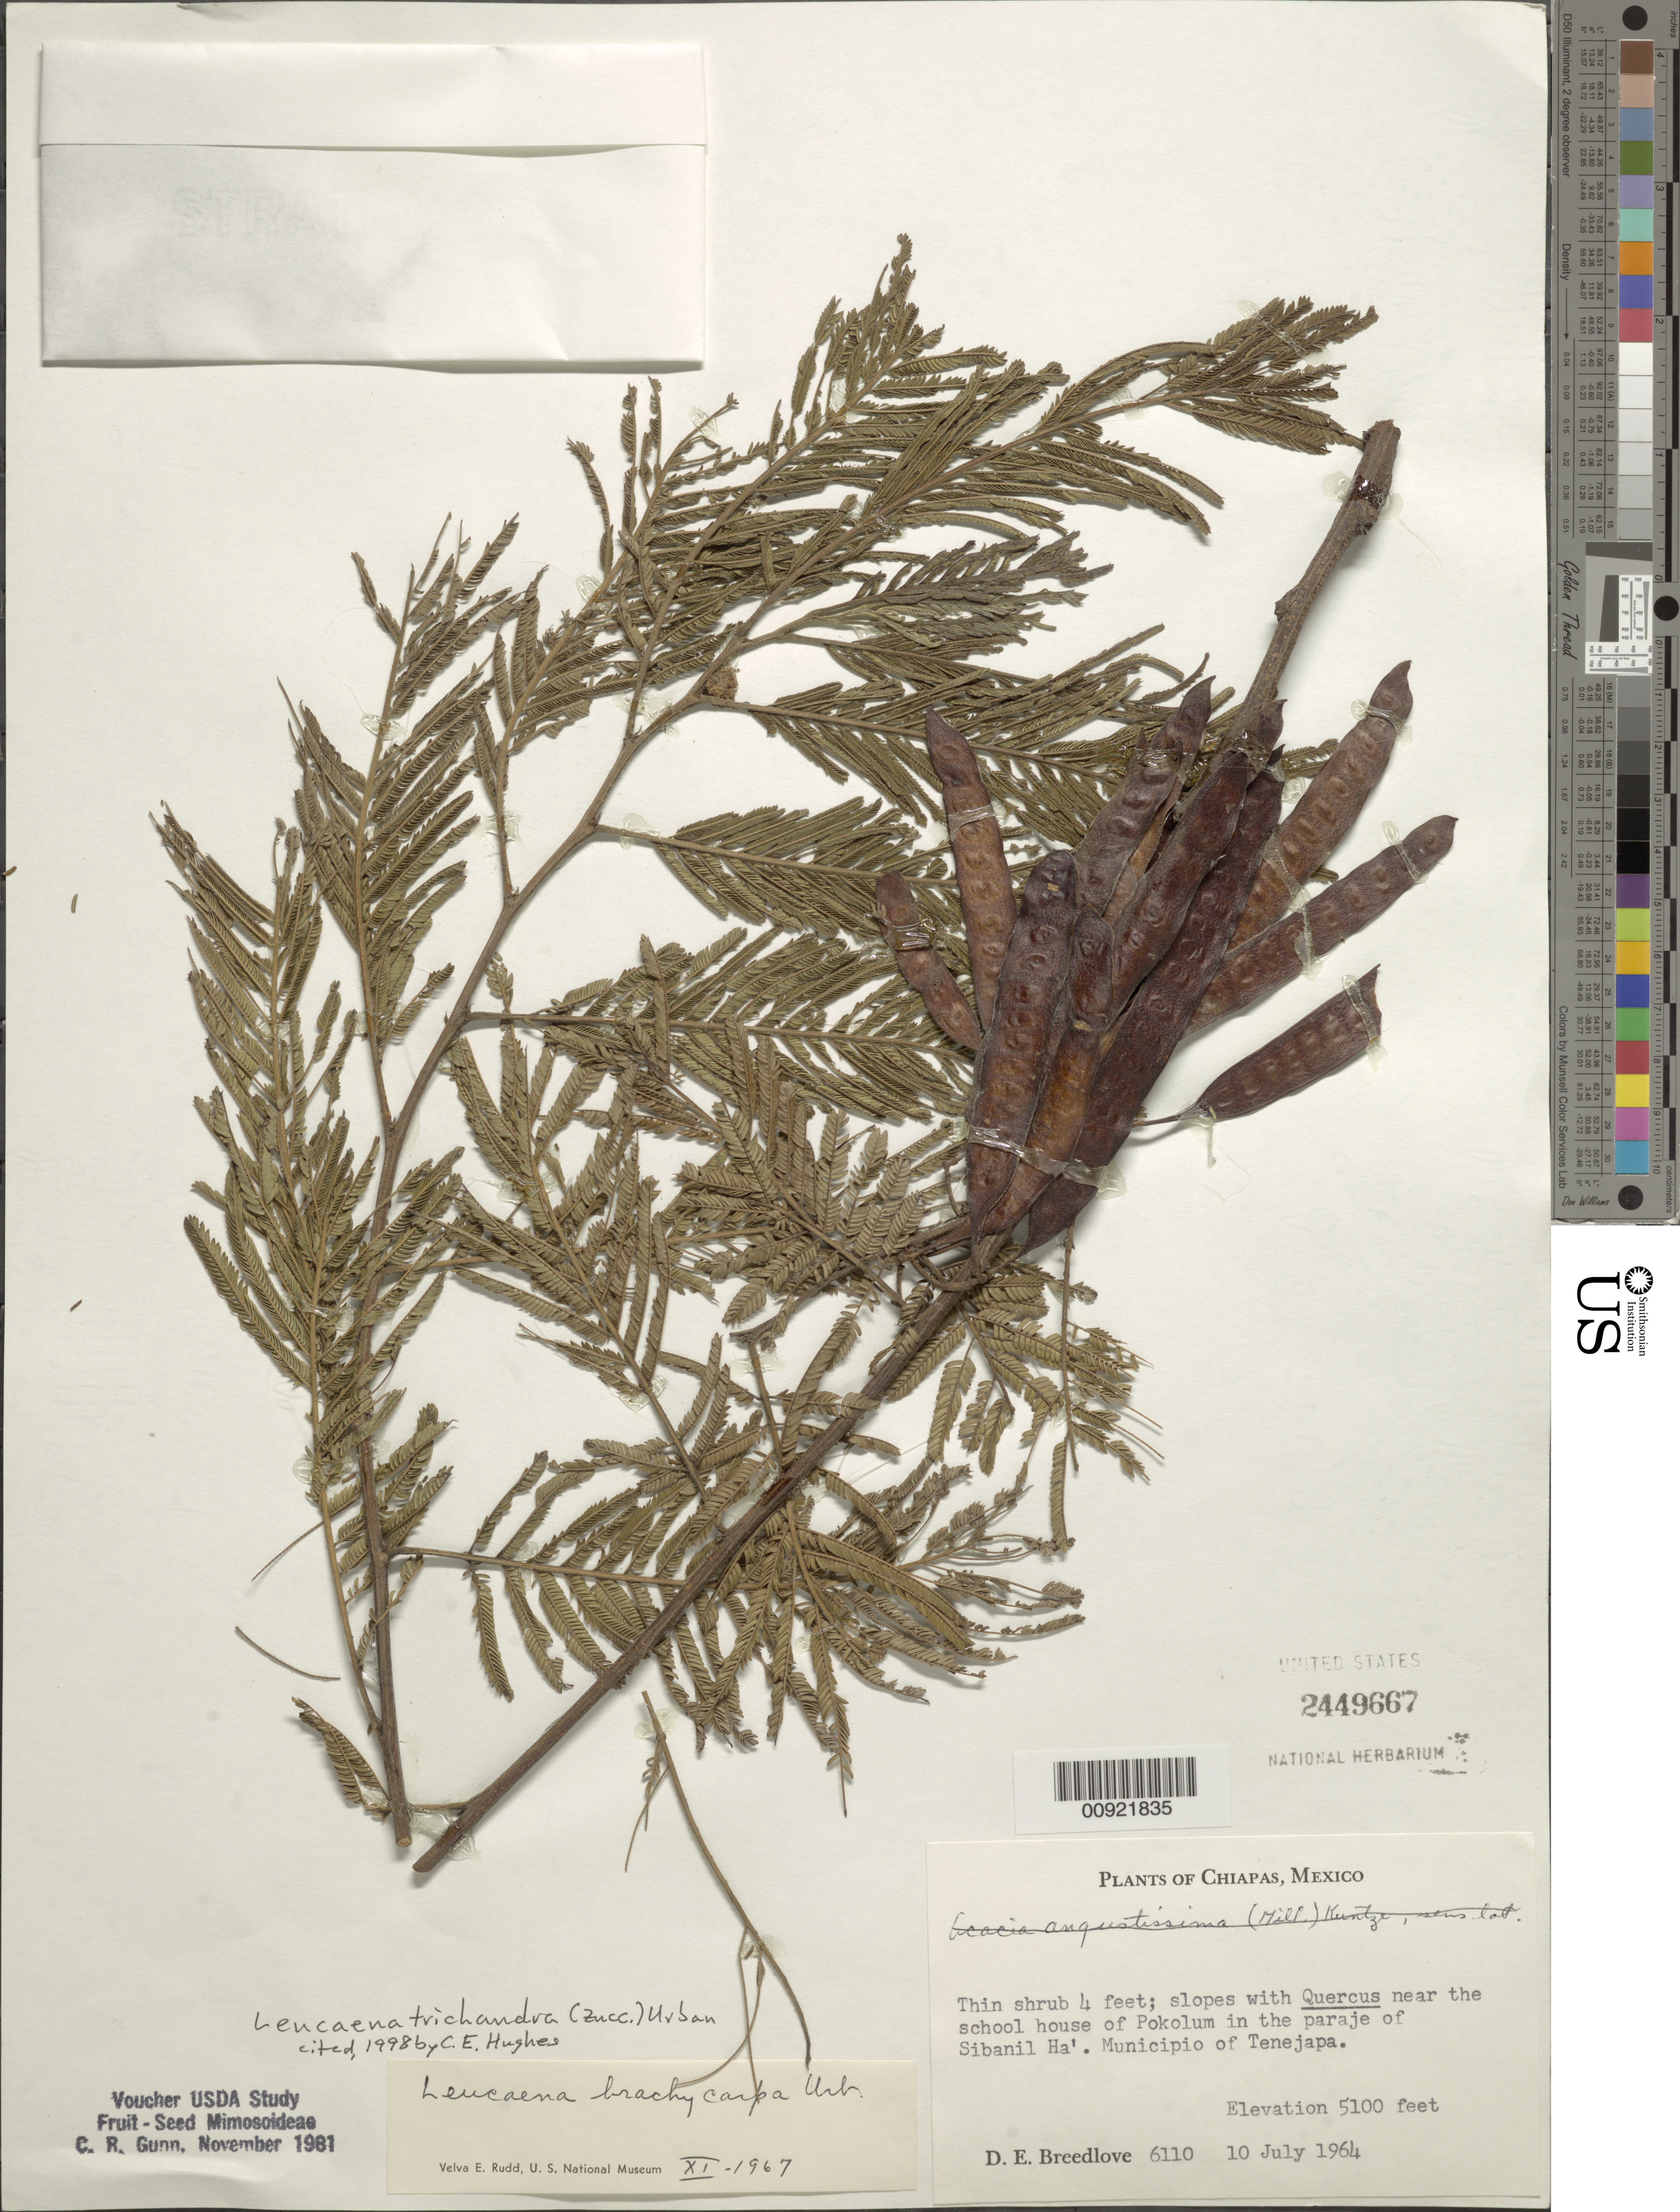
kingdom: Plantae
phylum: Tracheophyta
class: Magnoliopsida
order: Fabales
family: Fabaceae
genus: Leucaena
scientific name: Leucaena trichandra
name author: (Zucc.) Urb.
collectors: D. E. Breedlove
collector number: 6110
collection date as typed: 10 Jul 1964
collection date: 1964-07-10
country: Mexico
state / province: Chiapas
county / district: Tenejapa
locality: Near the school house of Pokolum in the paraje of Sibanil Ha'. Municipio of Tenejapa, Chiapas.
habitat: Slopes with Quercus.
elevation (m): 1554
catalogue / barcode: US 2449667